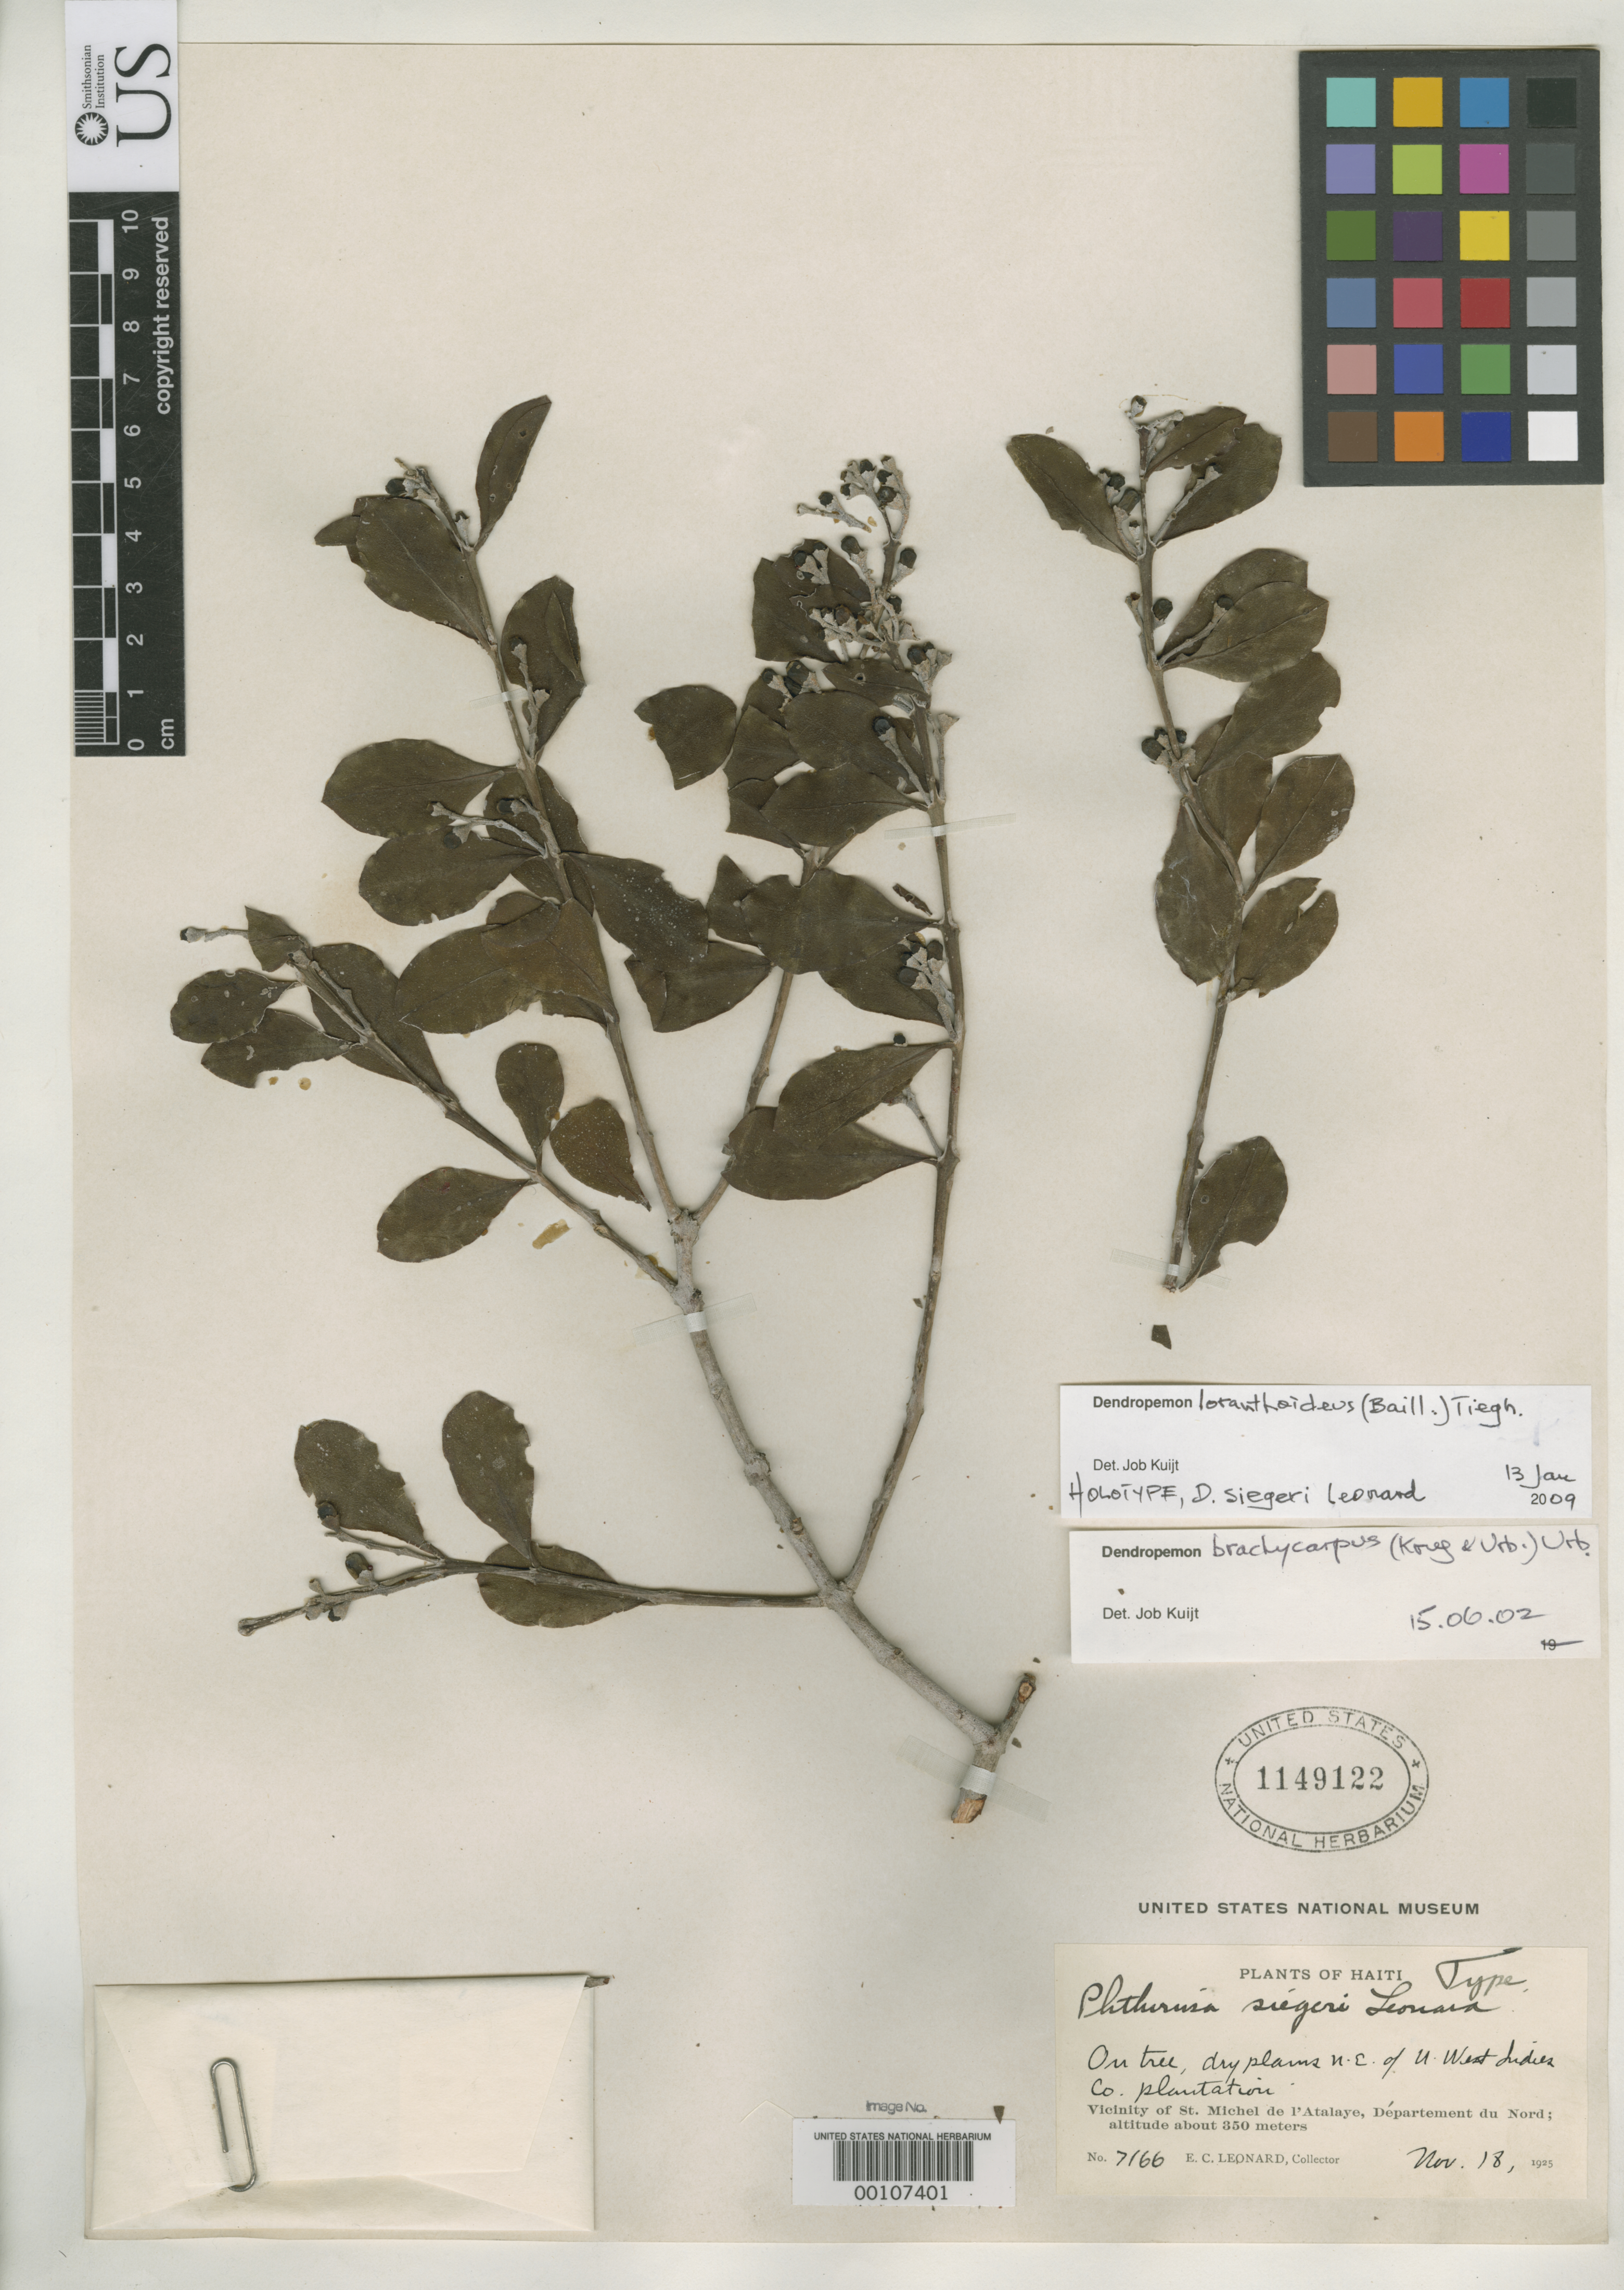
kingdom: Plantae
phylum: Tracheophyta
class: Magnoliopsida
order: Santalales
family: Loranthaceae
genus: Phthirusa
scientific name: Phthirusa siegeri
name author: Leonard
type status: Holotype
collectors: E. C. Leonard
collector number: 7166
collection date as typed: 18 Nov 1925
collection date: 1925-11-18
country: Haiti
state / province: Nord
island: Hispaniola Island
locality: Vicinity of St. Michel De l'atalaye.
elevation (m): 350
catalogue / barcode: US 1149122